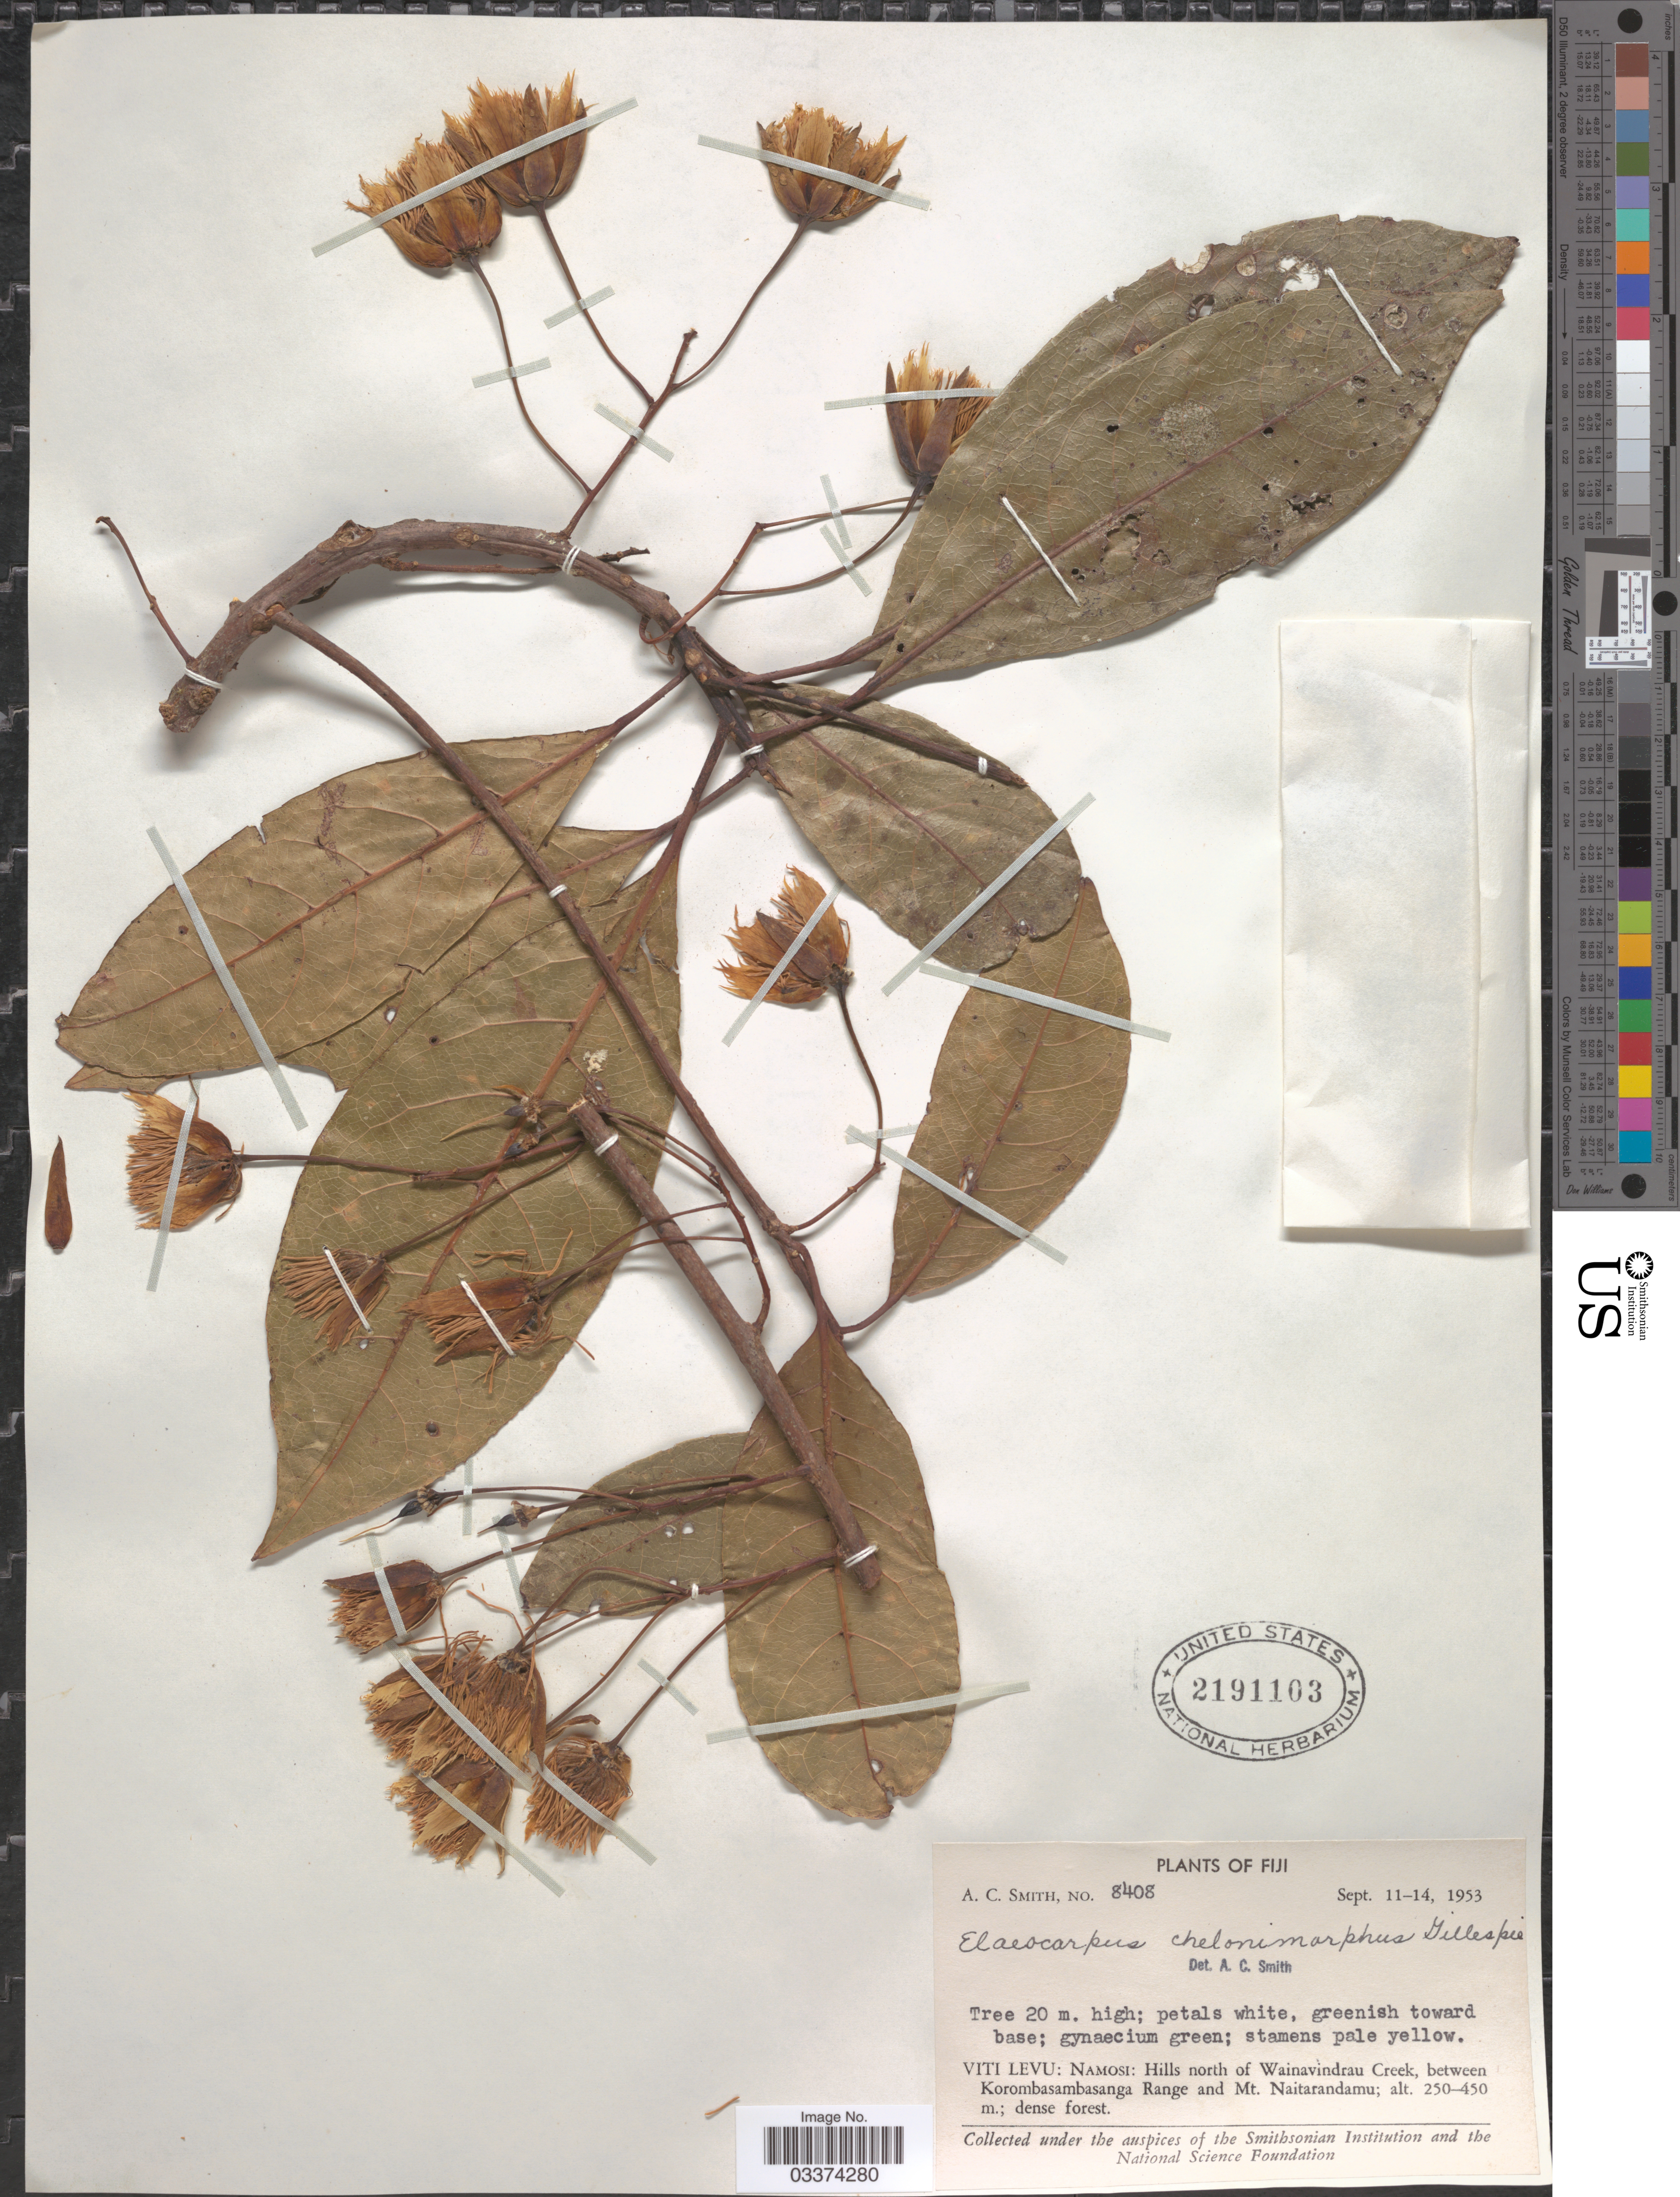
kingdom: Plantae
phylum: Tracheophyta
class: Magnoliopsida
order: Oxalidales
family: Elaeocarpaceae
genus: Elaeocarpus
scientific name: Elaeocarpus chelonimorphus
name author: Gillespie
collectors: A. C. Smith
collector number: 8408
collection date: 1953-09-11/1953-09-14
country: Fiji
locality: Viti Levu: Namosi: Hills north of Wainavindrau Creek, between Korombasambasanga Range and Mt. Naitarandamu.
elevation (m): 250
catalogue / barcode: US 2191103